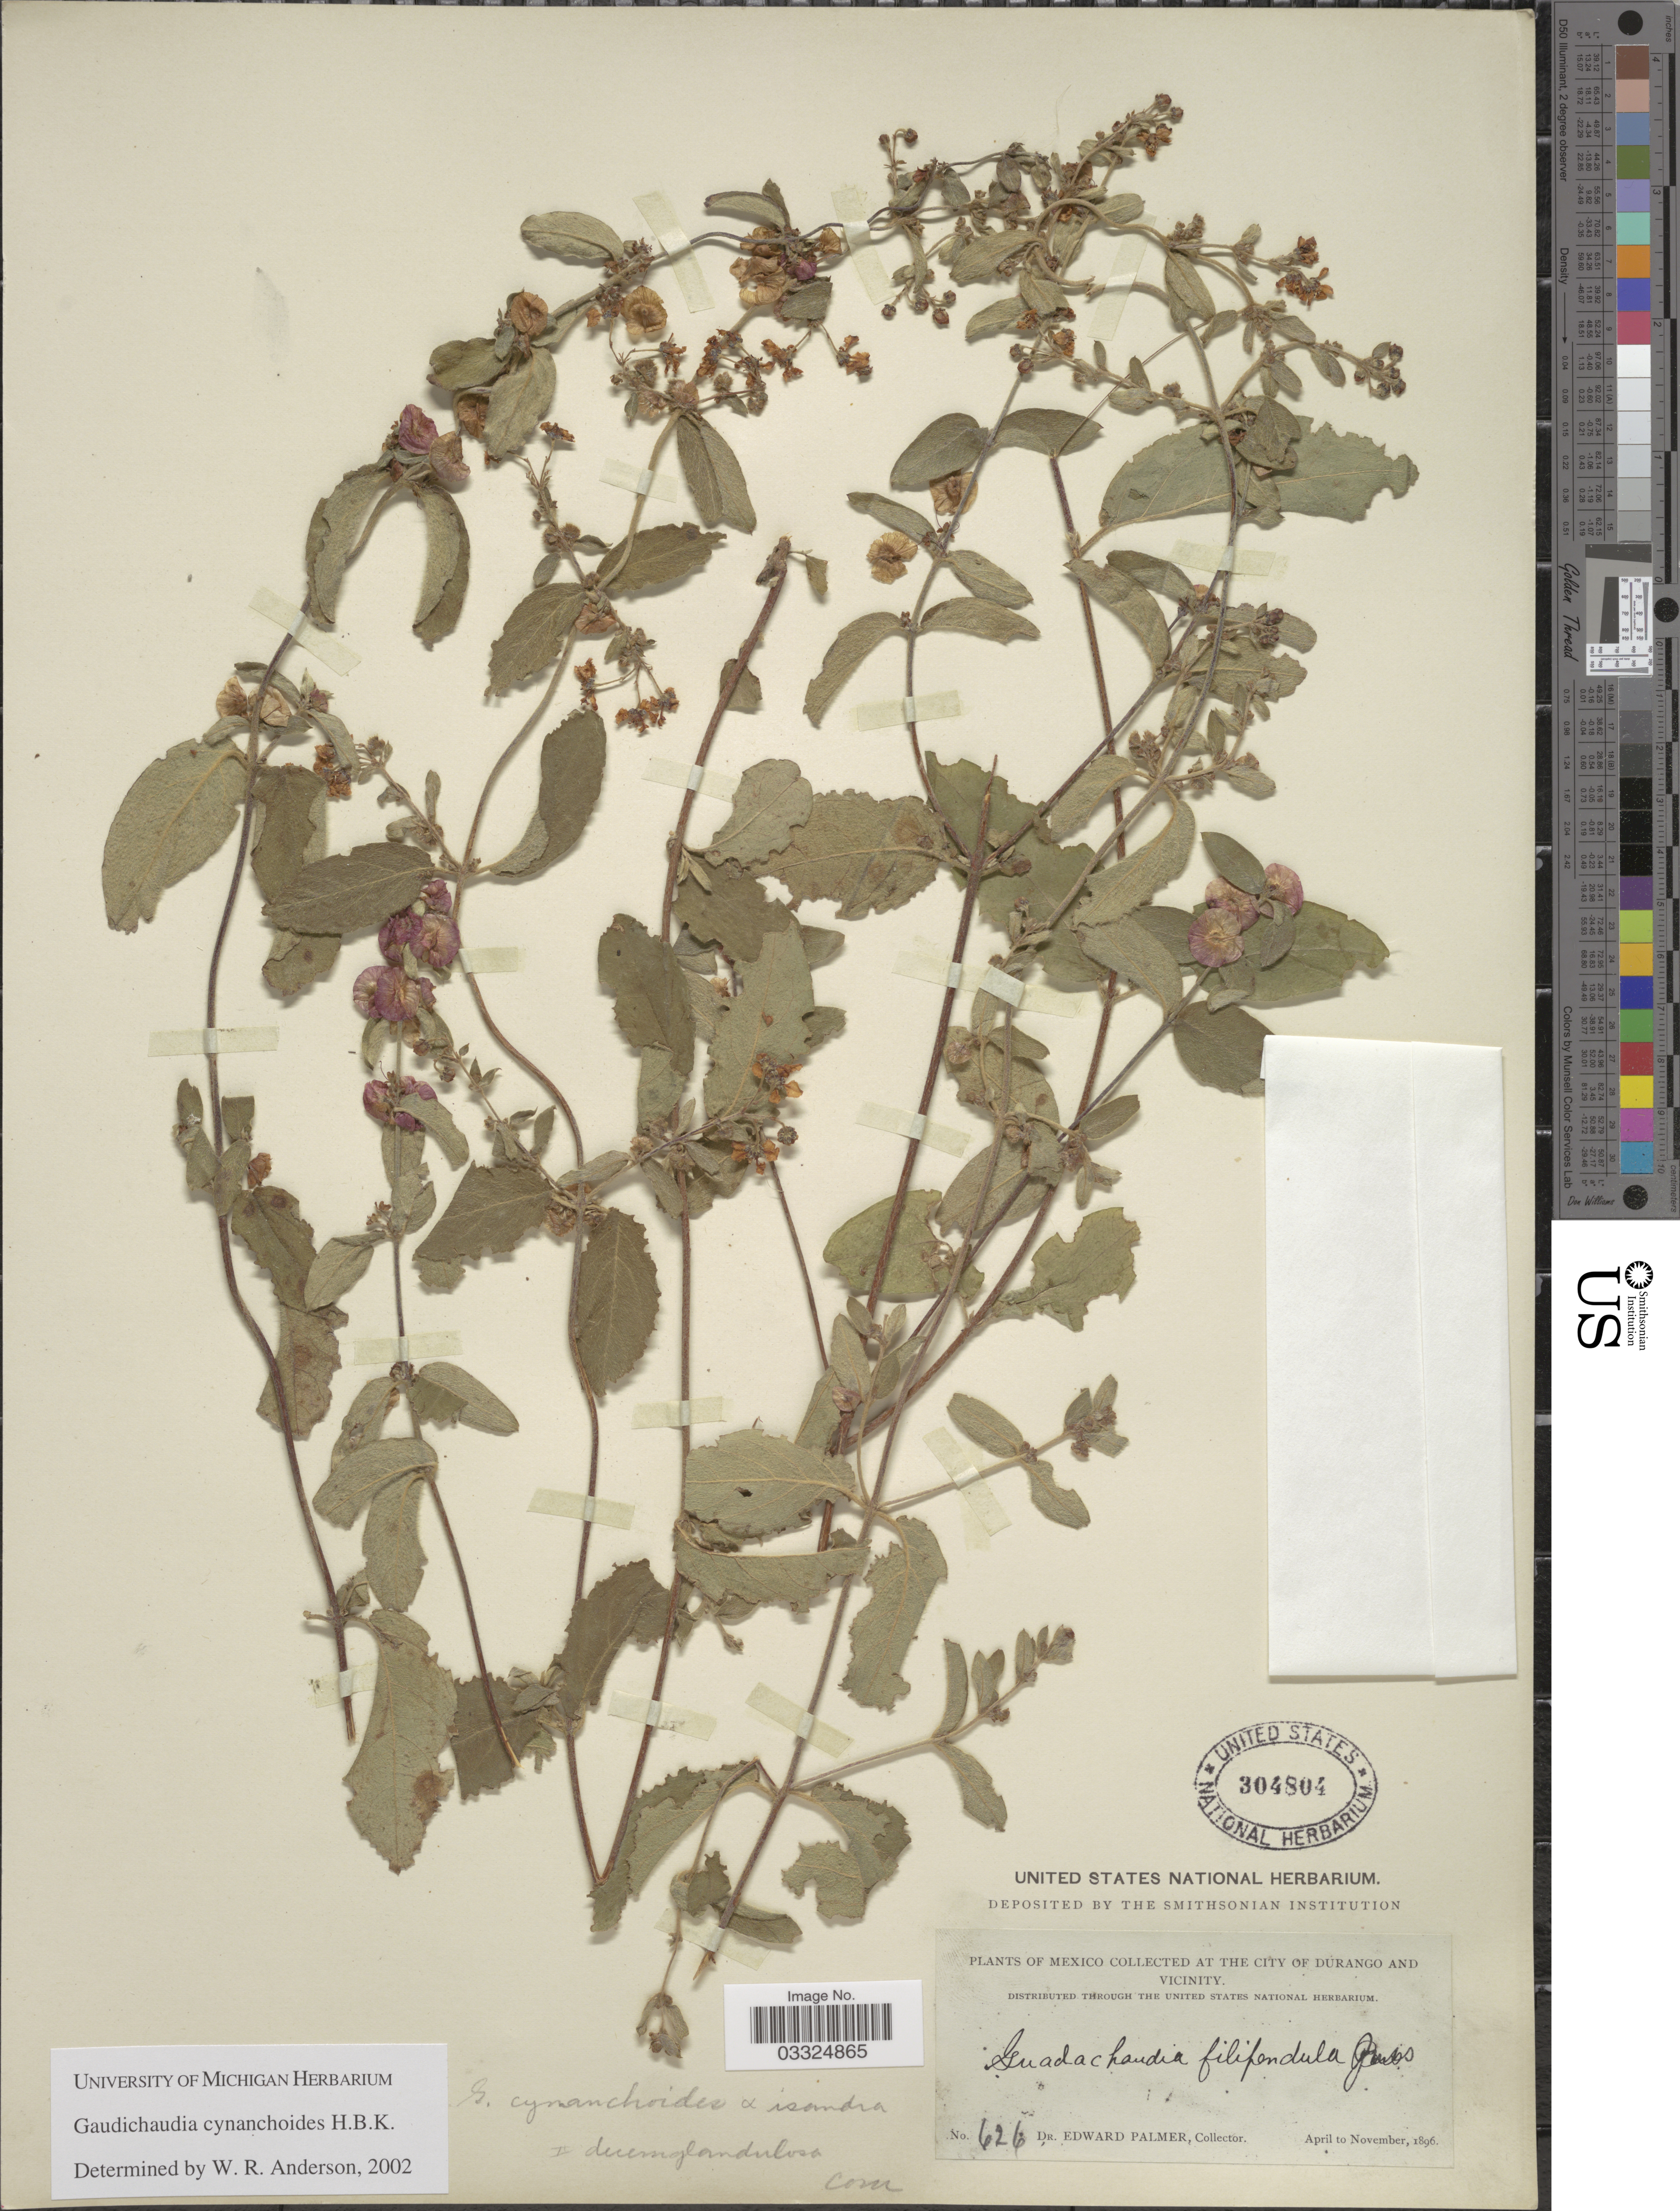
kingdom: Plantae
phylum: Tracheophyta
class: Magnoliopsida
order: Malpighiales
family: Malpighiaceae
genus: Gaudichaudia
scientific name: Gaudichaudia cynanchoides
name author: Kunth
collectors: E. Palmer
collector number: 626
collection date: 1896-04/1896-11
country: Mexico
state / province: Durango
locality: At the City of Durango and Vicinity.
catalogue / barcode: US 304804